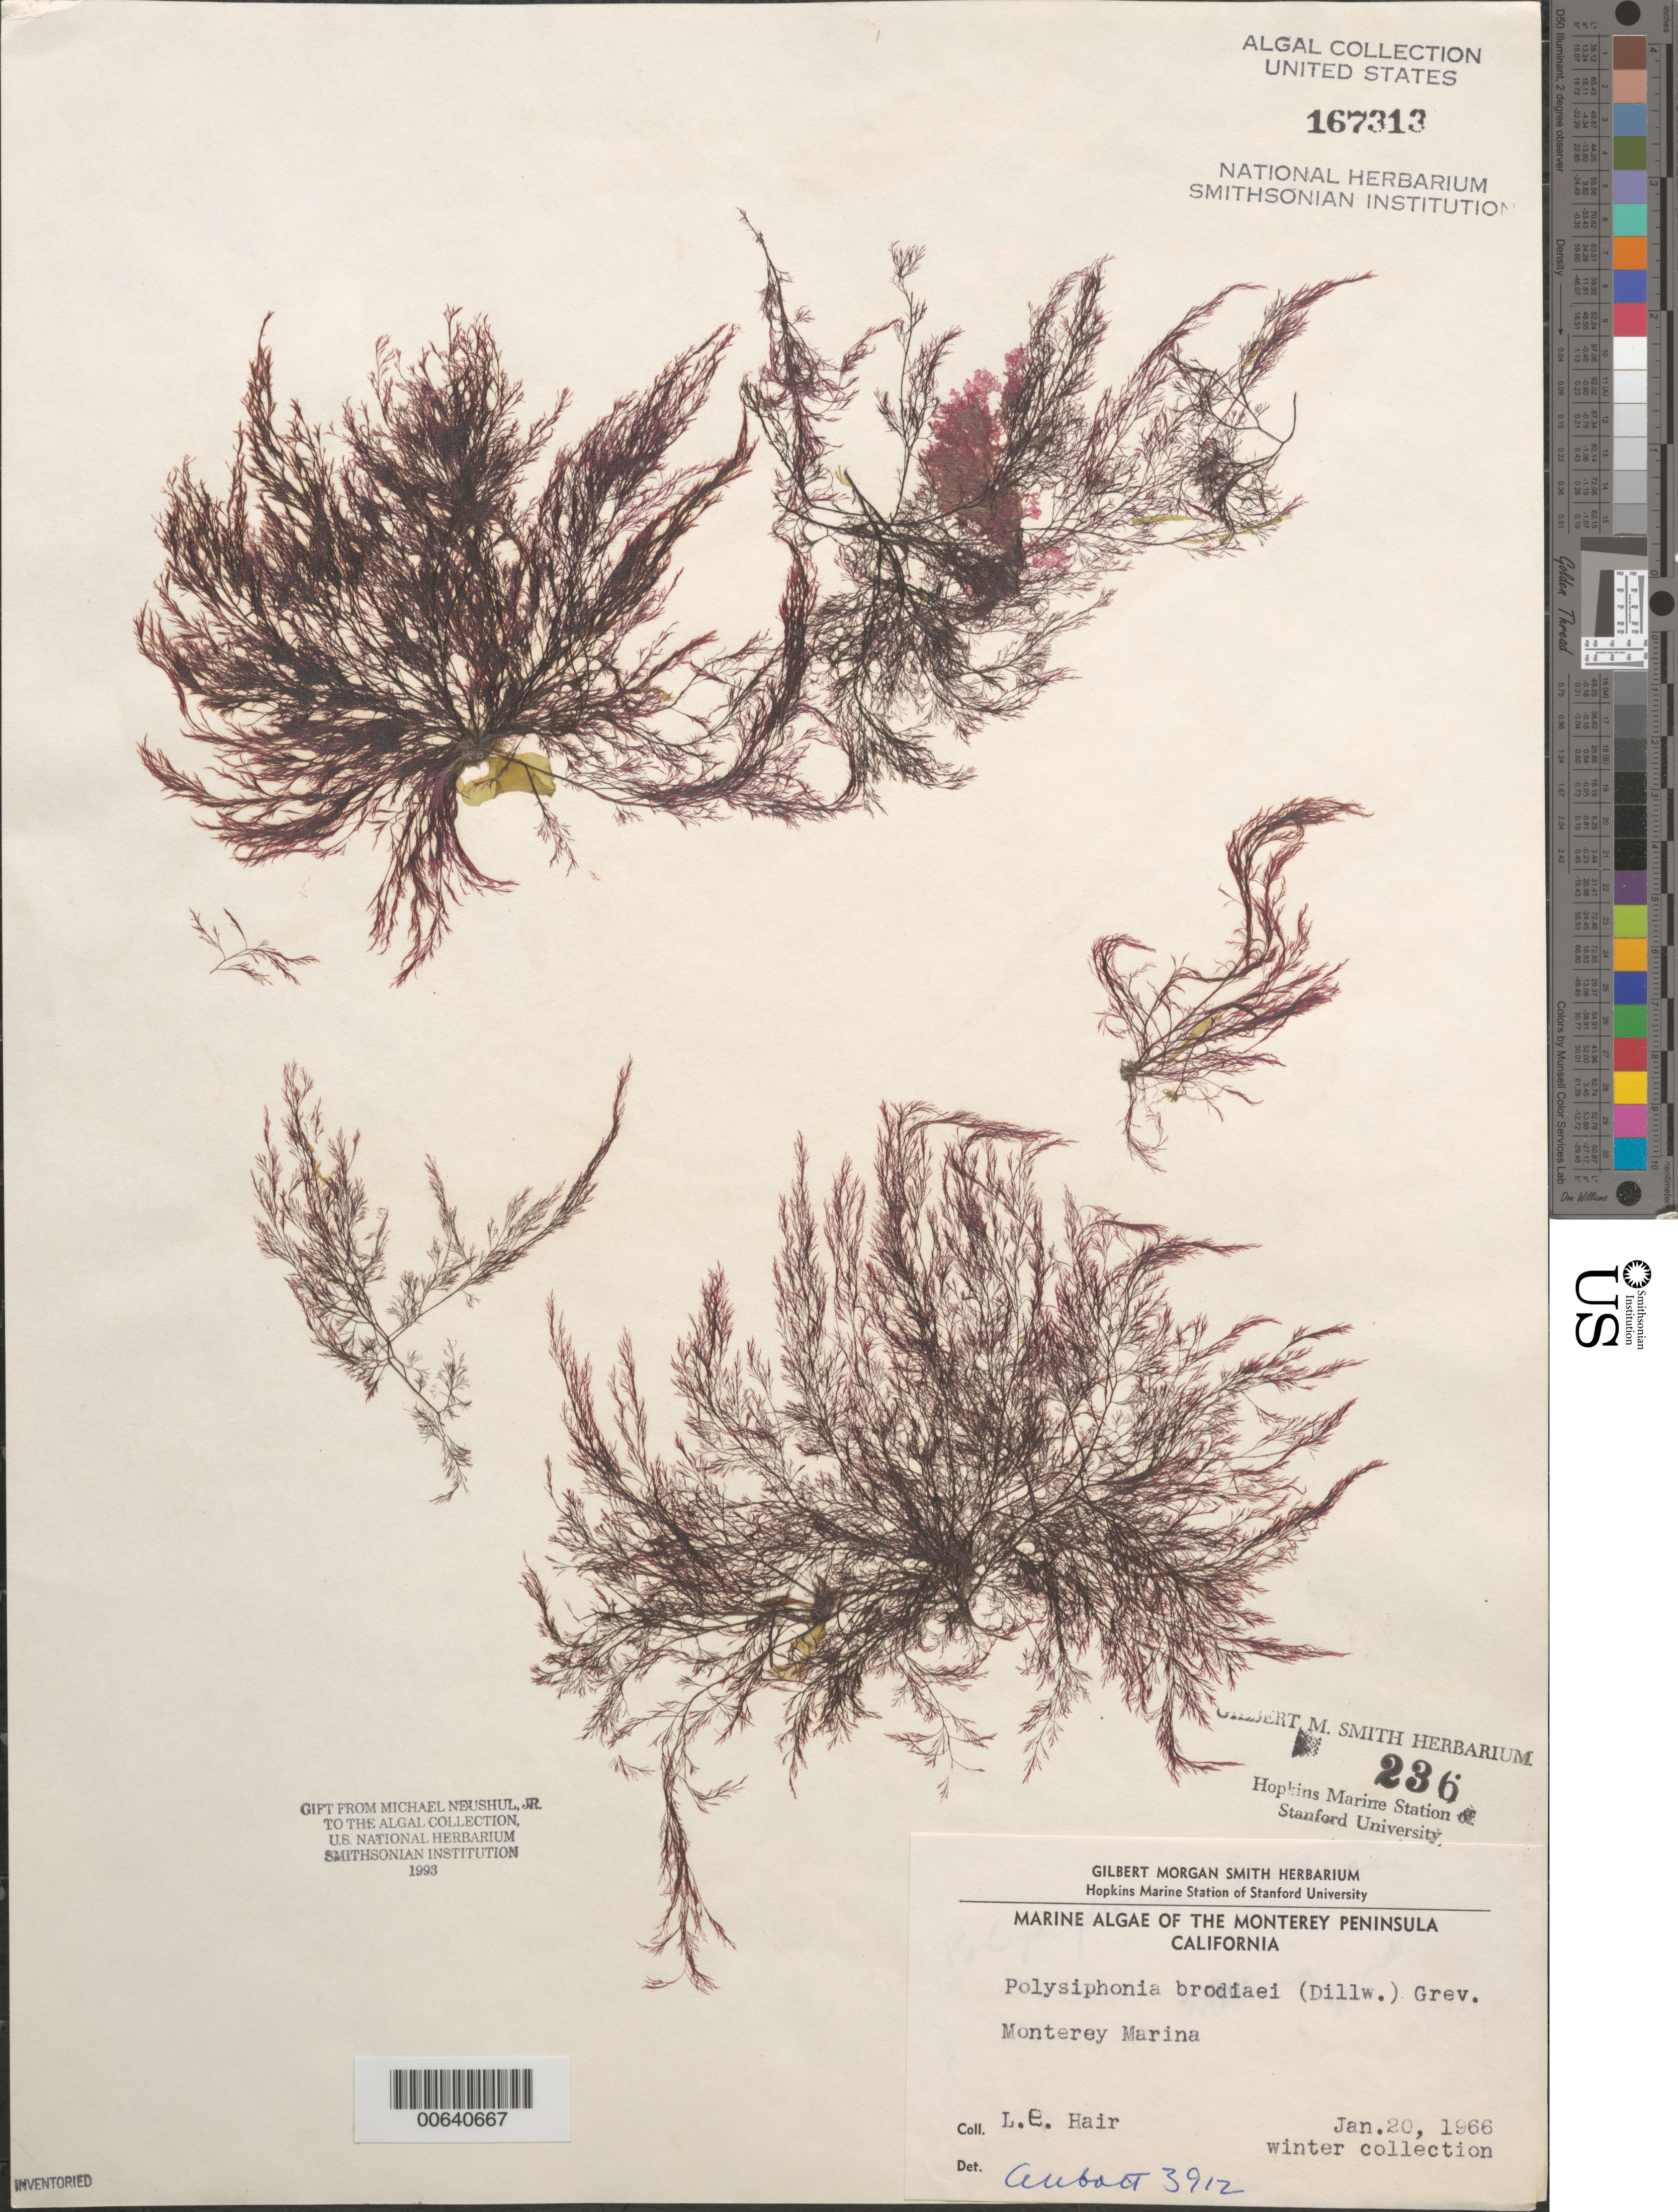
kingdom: Plantae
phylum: Rhodophyta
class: Florideophyceae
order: Ceramiales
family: Rhodomelaceae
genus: Polysiphonia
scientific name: Polysiphonia subulata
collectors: L. Hair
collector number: IAA 3912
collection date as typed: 20 Jan 1966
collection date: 1966-01-20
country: United States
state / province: California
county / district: Monterey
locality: Monterey Marina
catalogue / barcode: US 167313